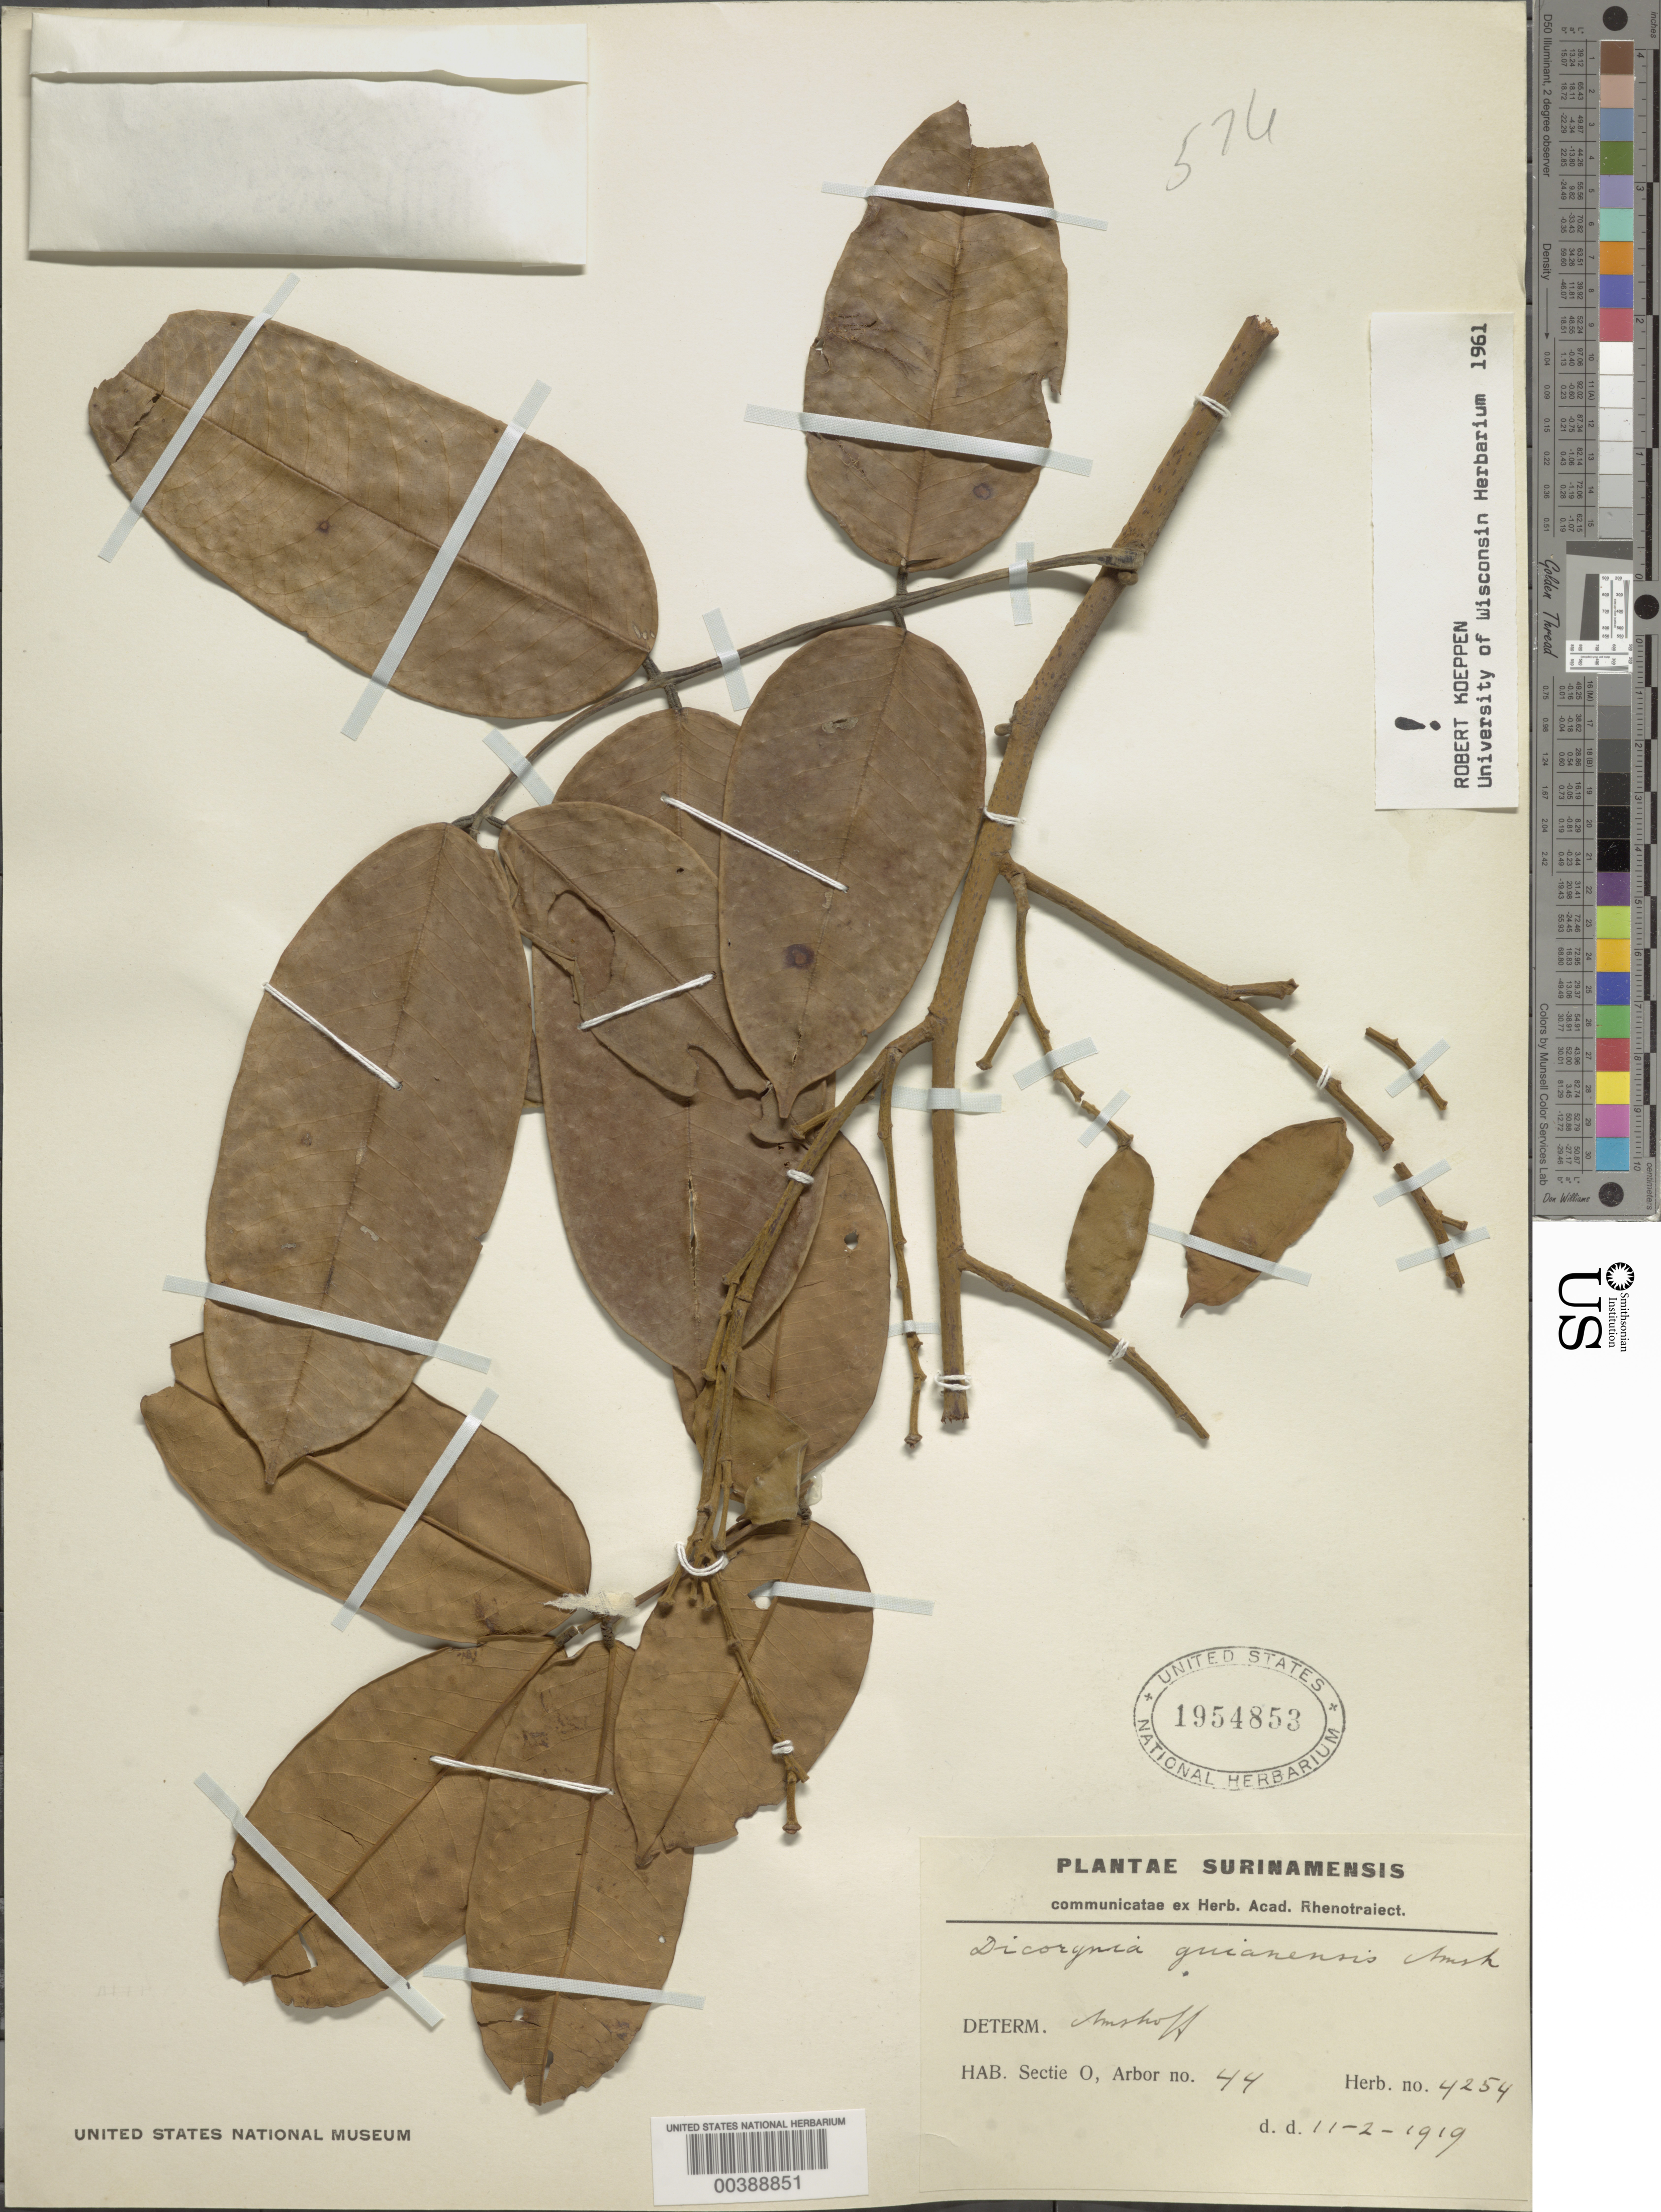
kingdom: Plantae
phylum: Tracheophyta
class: Magnoliopsida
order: Fabales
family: Fabaceae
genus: Dicorynia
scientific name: Dicorynia guianensis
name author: Amshoff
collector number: Herb No. 4254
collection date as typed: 11 Feb 1919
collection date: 1919-02-11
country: Suriname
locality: Sectie o, arbor no. 44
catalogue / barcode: US 1954853